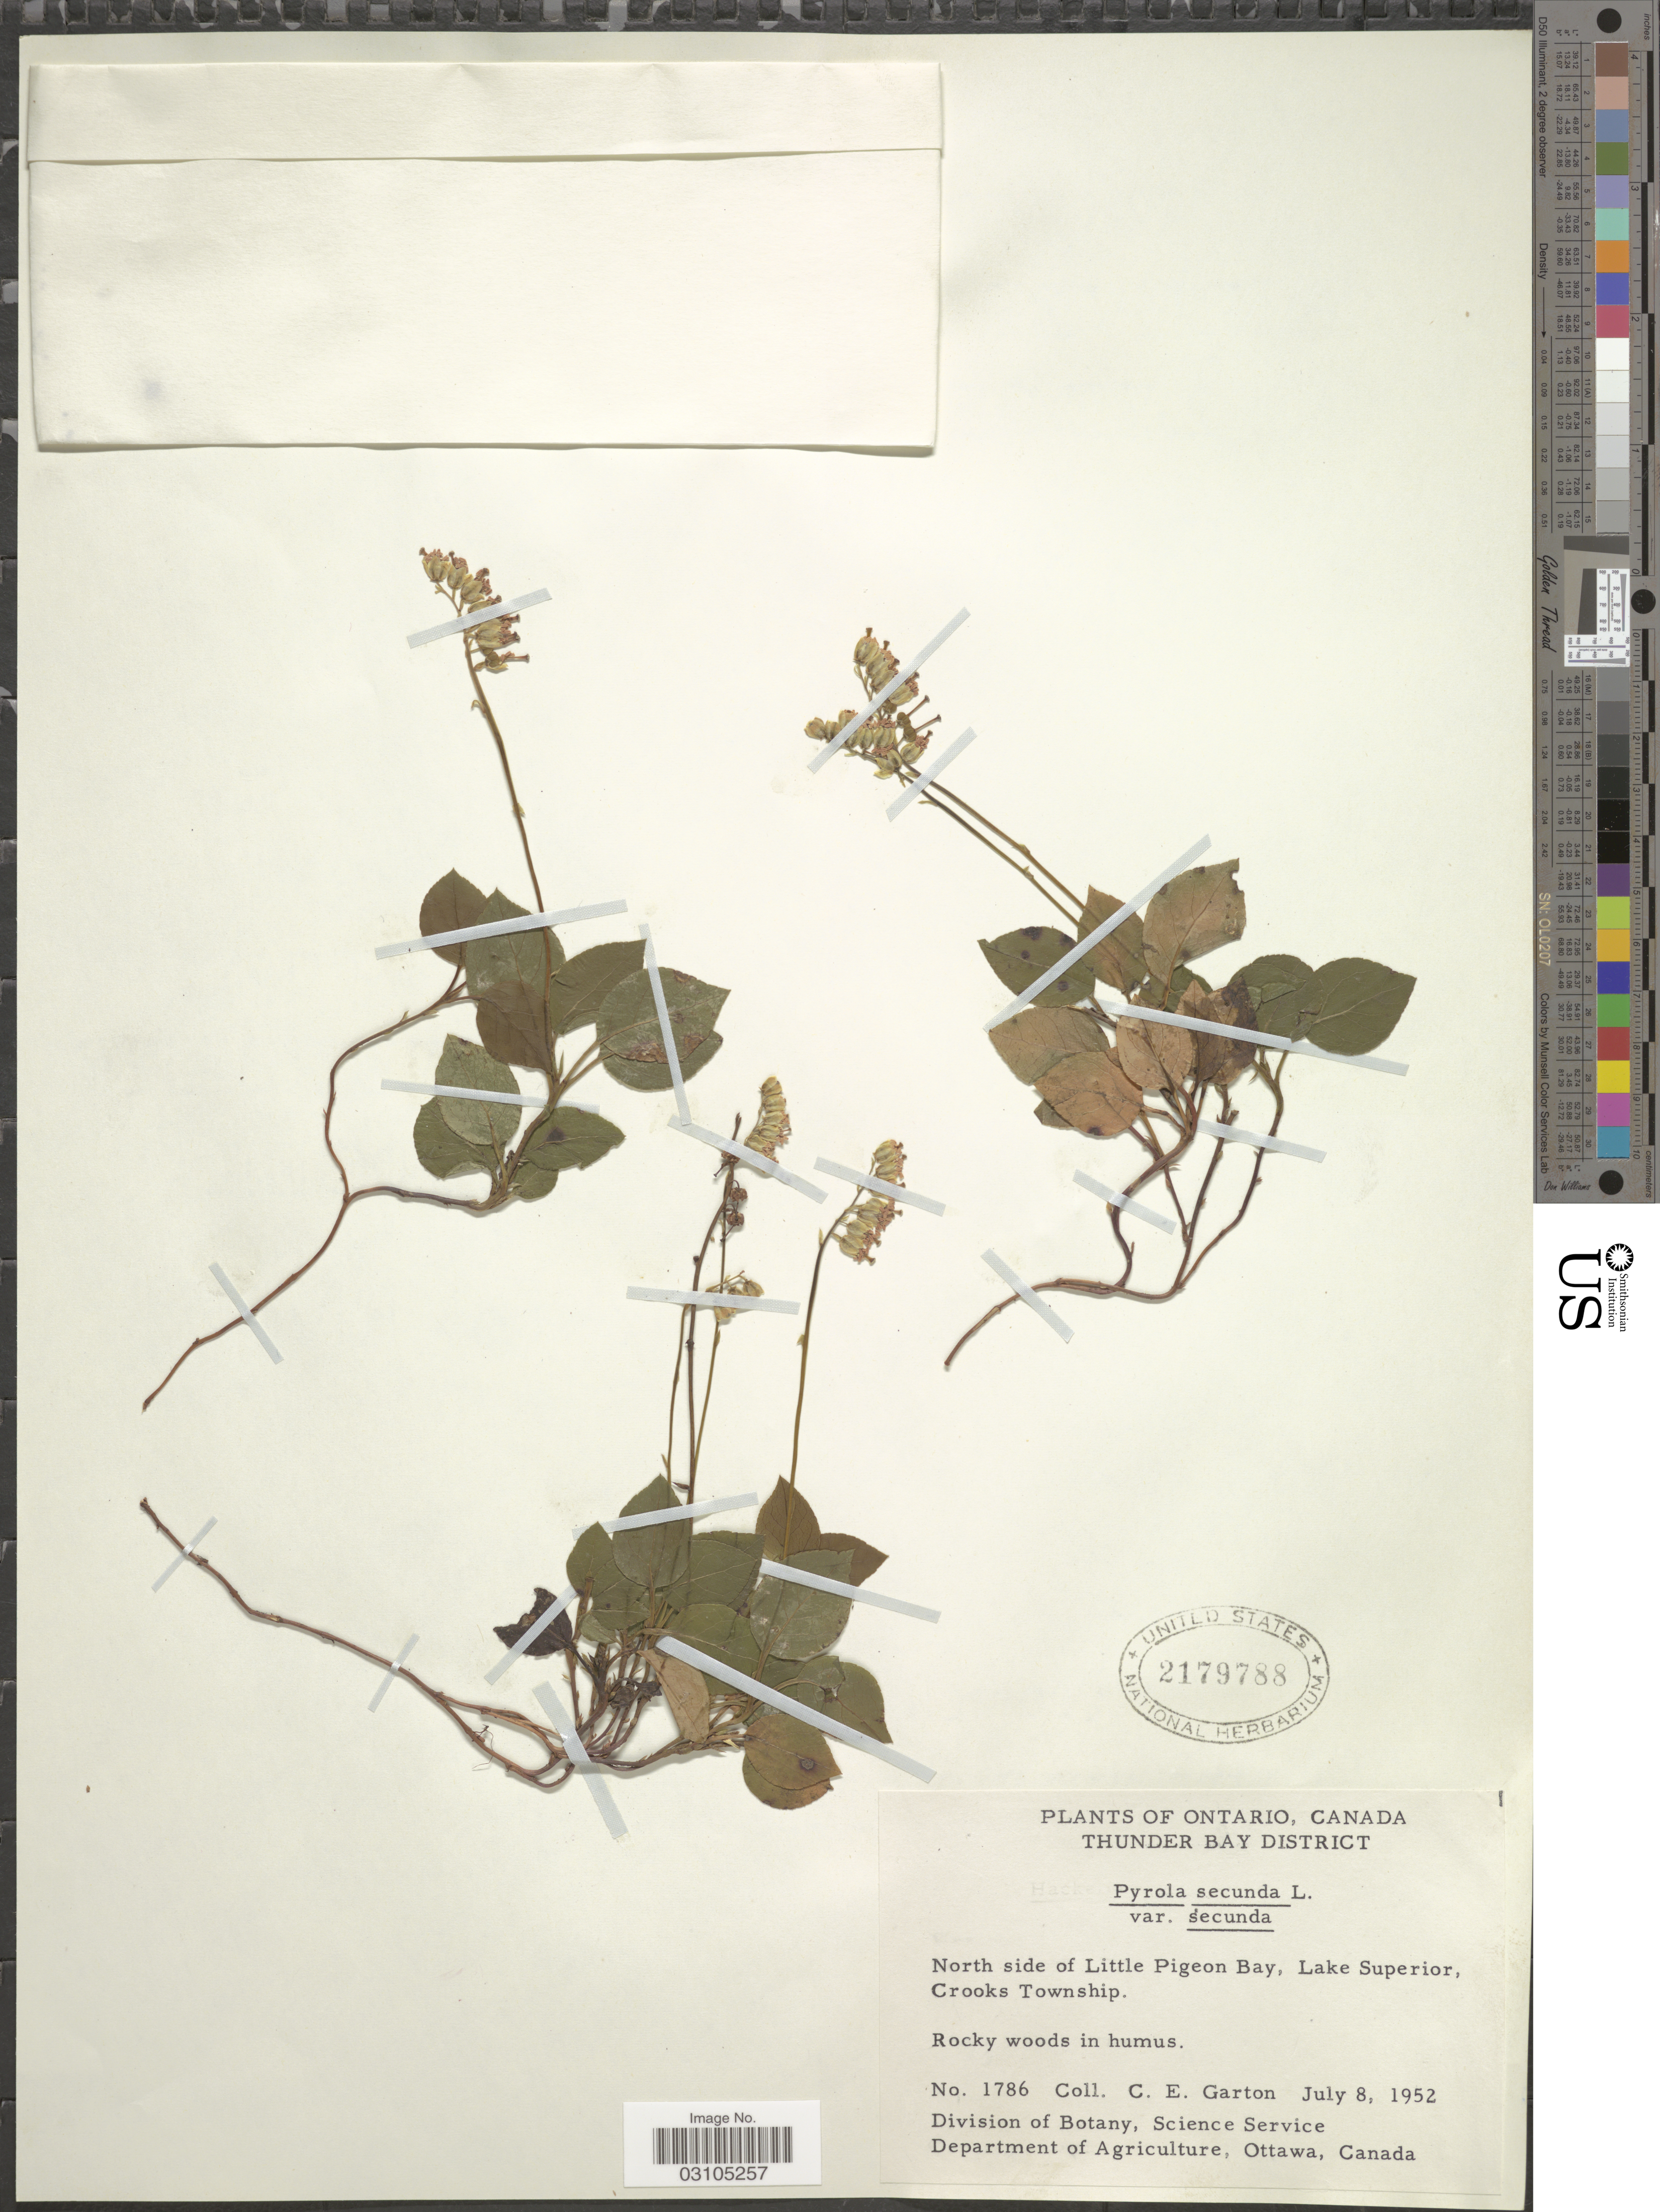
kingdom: Plantae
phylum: Tracheophyta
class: Magnoliopsida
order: Ericales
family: Ericaceae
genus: Orthilia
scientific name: Orthilia secunda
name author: (L.) House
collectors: C. E. Garton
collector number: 1786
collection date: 1952-07-08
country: Canada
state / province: Ontario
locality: Thunder Bay District. North side of Little Pigeon Bay, Lake Superior, Crooks Township.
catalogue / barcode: US 2179788